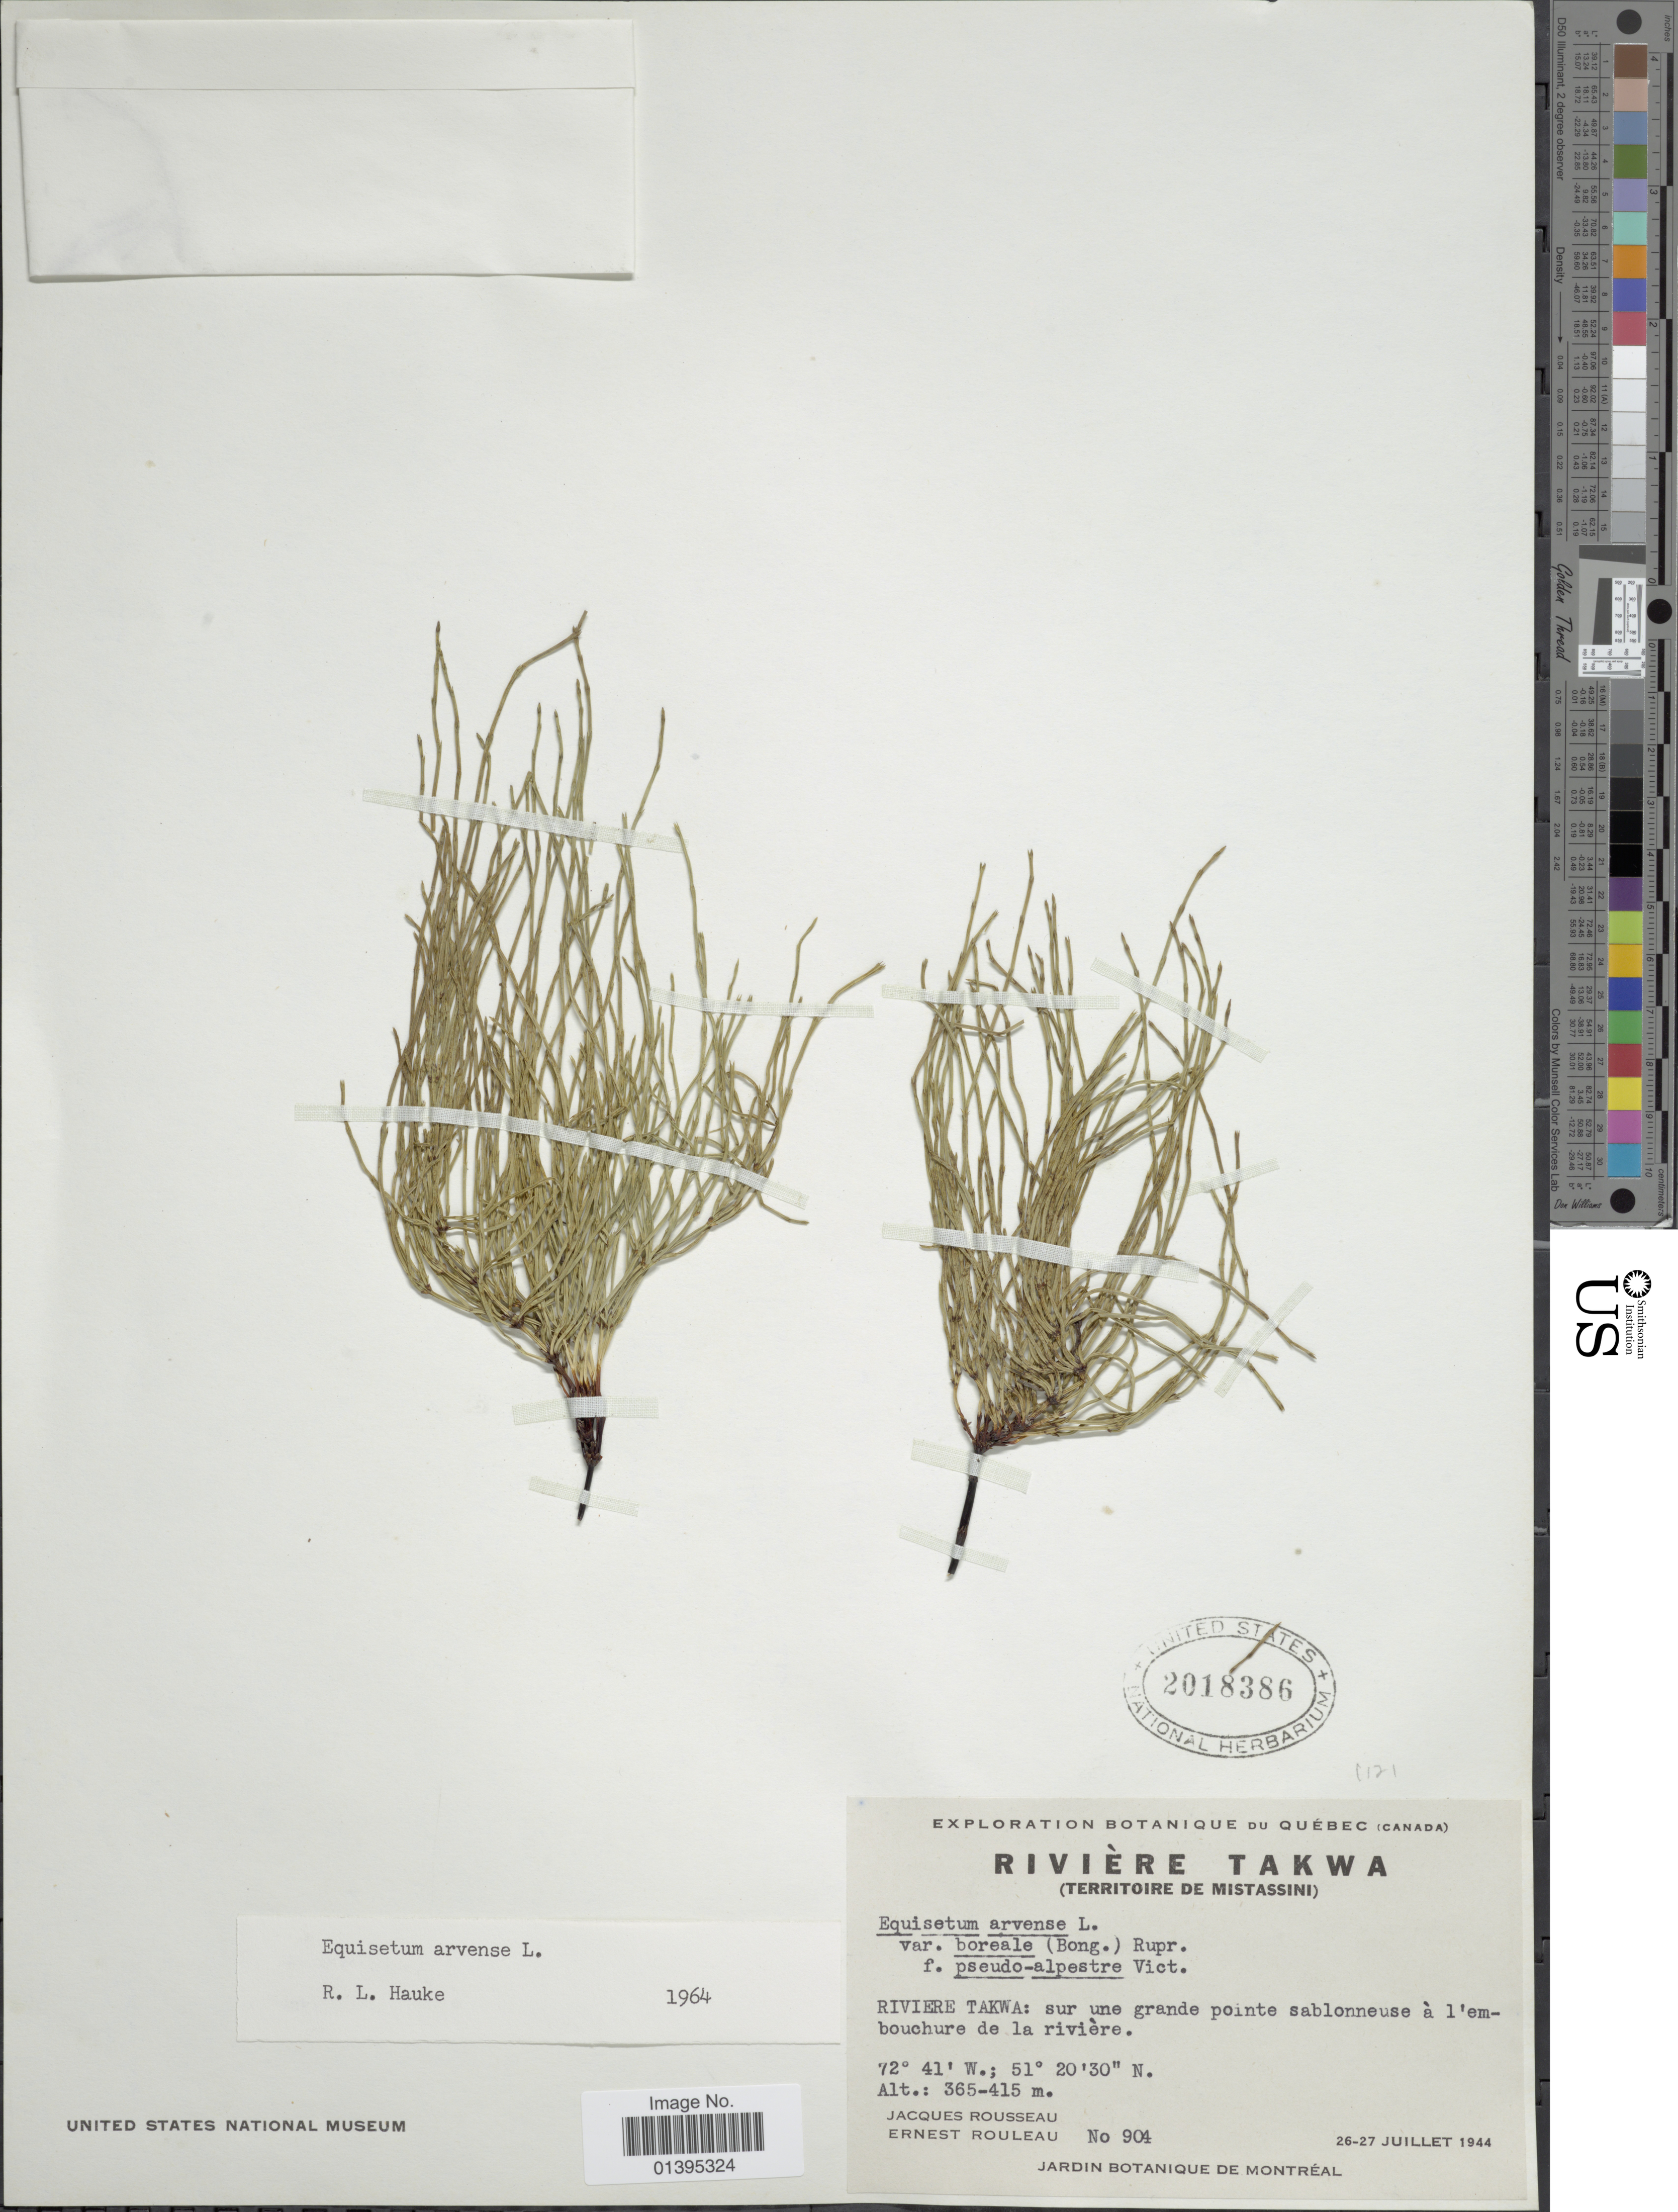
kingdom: Plantae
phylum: Tracheophyta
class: Polypodiopsida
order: Equisetales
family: Equisetaceae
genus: Equisetum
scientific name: Equisetum arvense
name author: L.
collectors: J. Rousseau & J. Rouleau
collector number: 904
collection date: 1944-07-26/1944-07-27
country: Canada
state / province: Quebec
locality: Riviere Takwa (territoire de Mistassini), sur une grande pointe sablonneuse a l'embouchure de la riviere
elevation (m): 365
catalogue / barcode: US 2018386